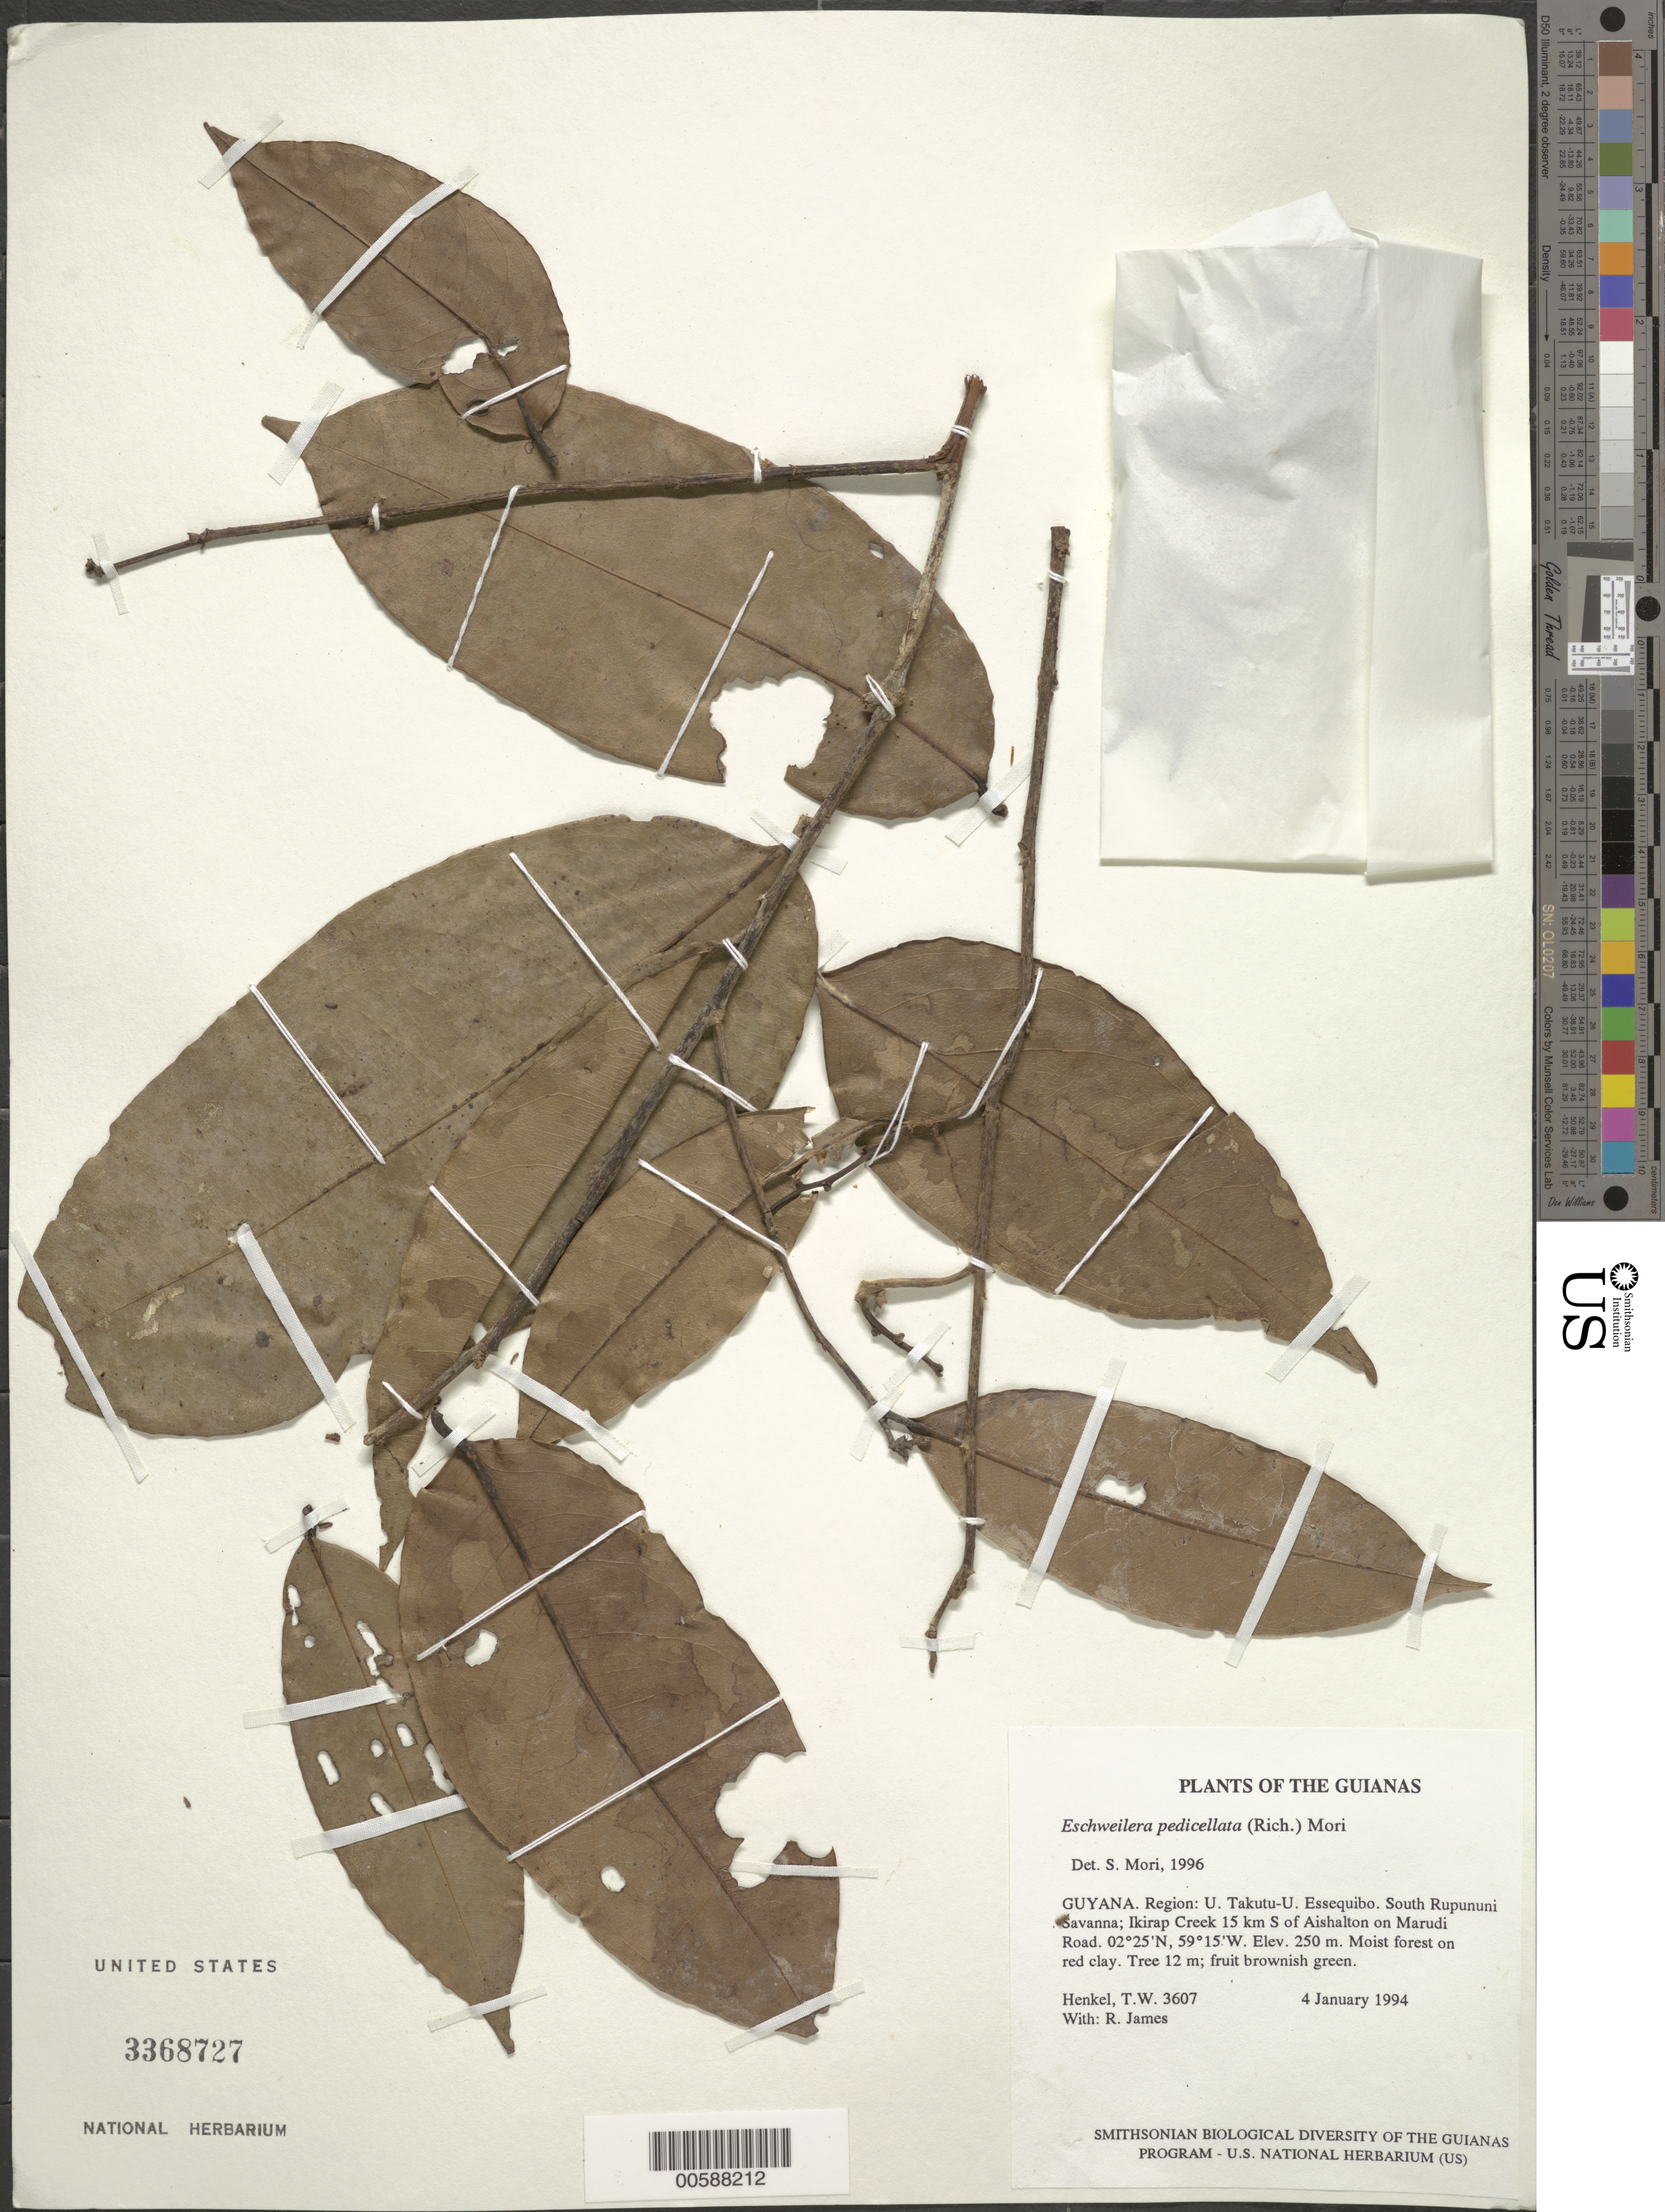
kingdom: Plantae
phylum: Tracheophyta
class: Magnoliopsida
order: Ericales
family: Lecythidaceae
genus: Eschweilera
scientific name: Eschweilera pedicellata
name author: (Rich.) S.A. Mori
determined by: Mori, Scott A.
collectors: T. Henkel & R. James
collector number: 3607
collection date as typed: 4 January 1994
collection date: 1994-01-04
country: Guyana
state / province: U. Takutu-U. Essequibo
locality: South Rupununi Savanna; Ikirap Creek 15 km S of Aishalton on Marudi Road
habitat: Moist forest on red clay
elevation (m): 250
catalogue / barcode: US 3368727